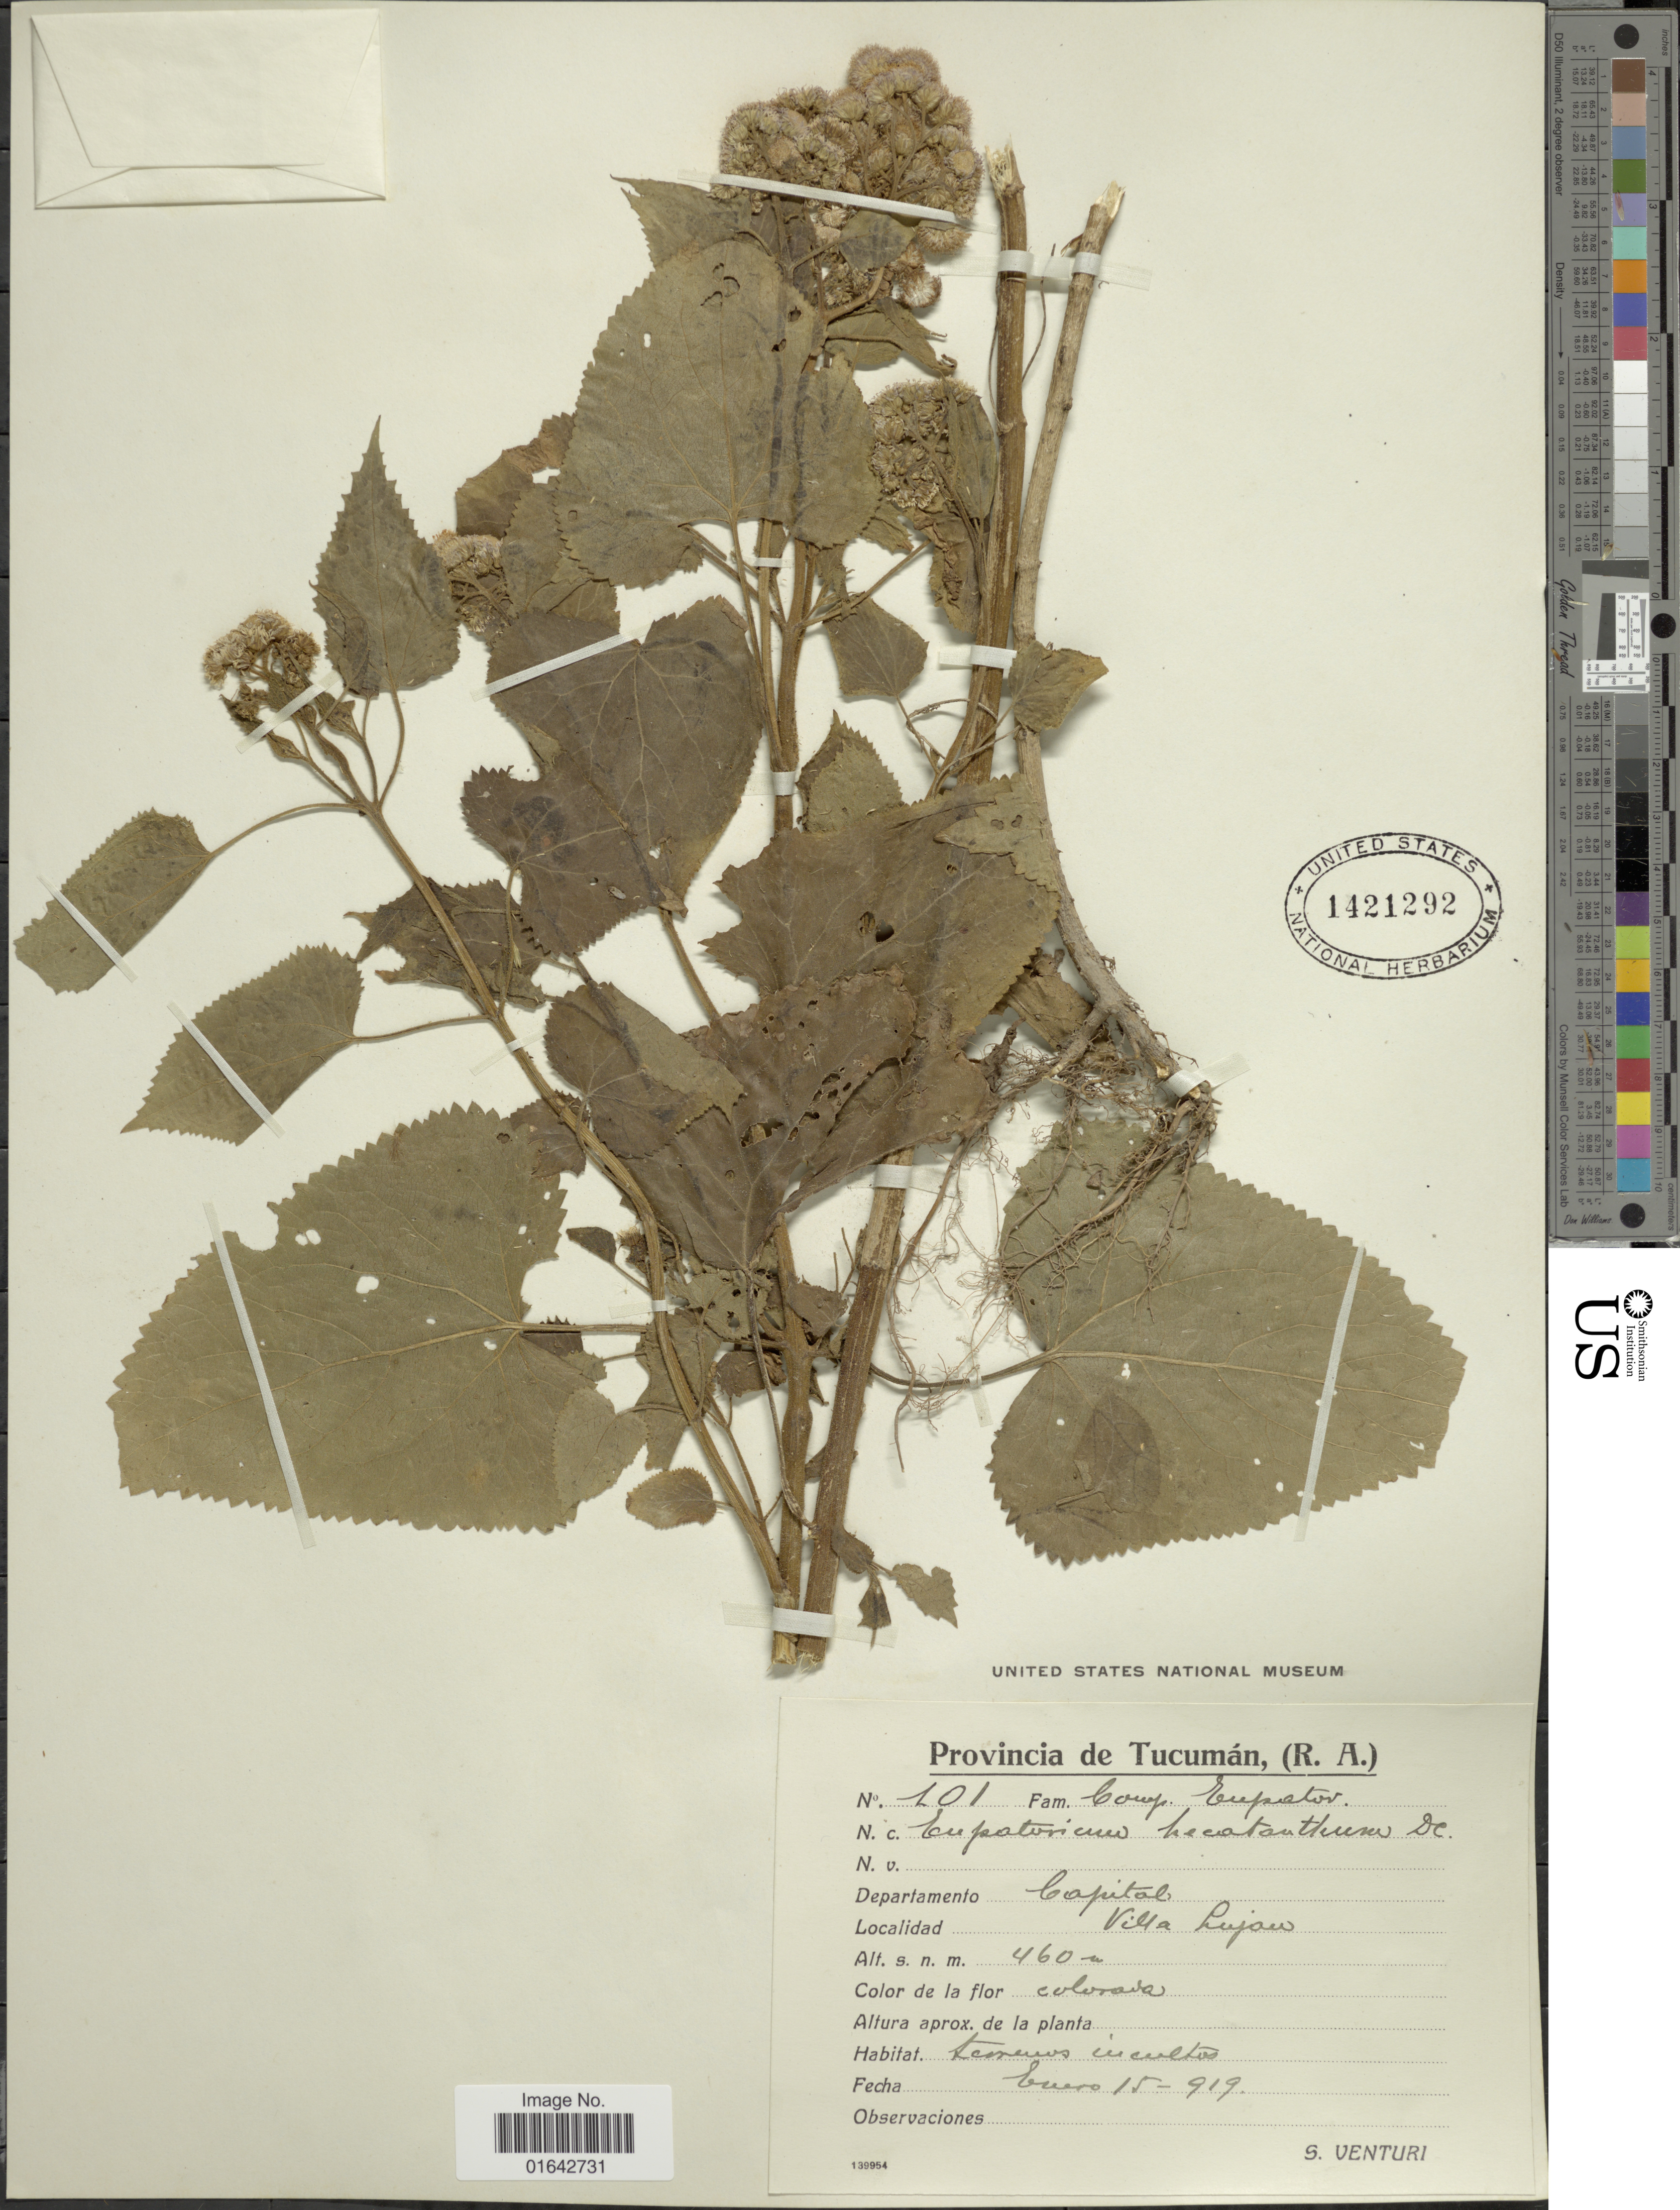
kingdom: Plantae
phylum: Tracheophyta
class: Magnoliopsida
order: Asterales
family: Asteraceae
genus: Urolepis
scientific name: Urolepis hecatantha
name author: (DC.) R.M. King & H. Rob.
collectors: S. Venturi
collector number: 101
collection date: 1919-02-15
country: Argentina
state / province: Tucumán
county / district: Capital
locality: Villa Luján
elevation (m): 460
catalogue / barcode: US 1421292